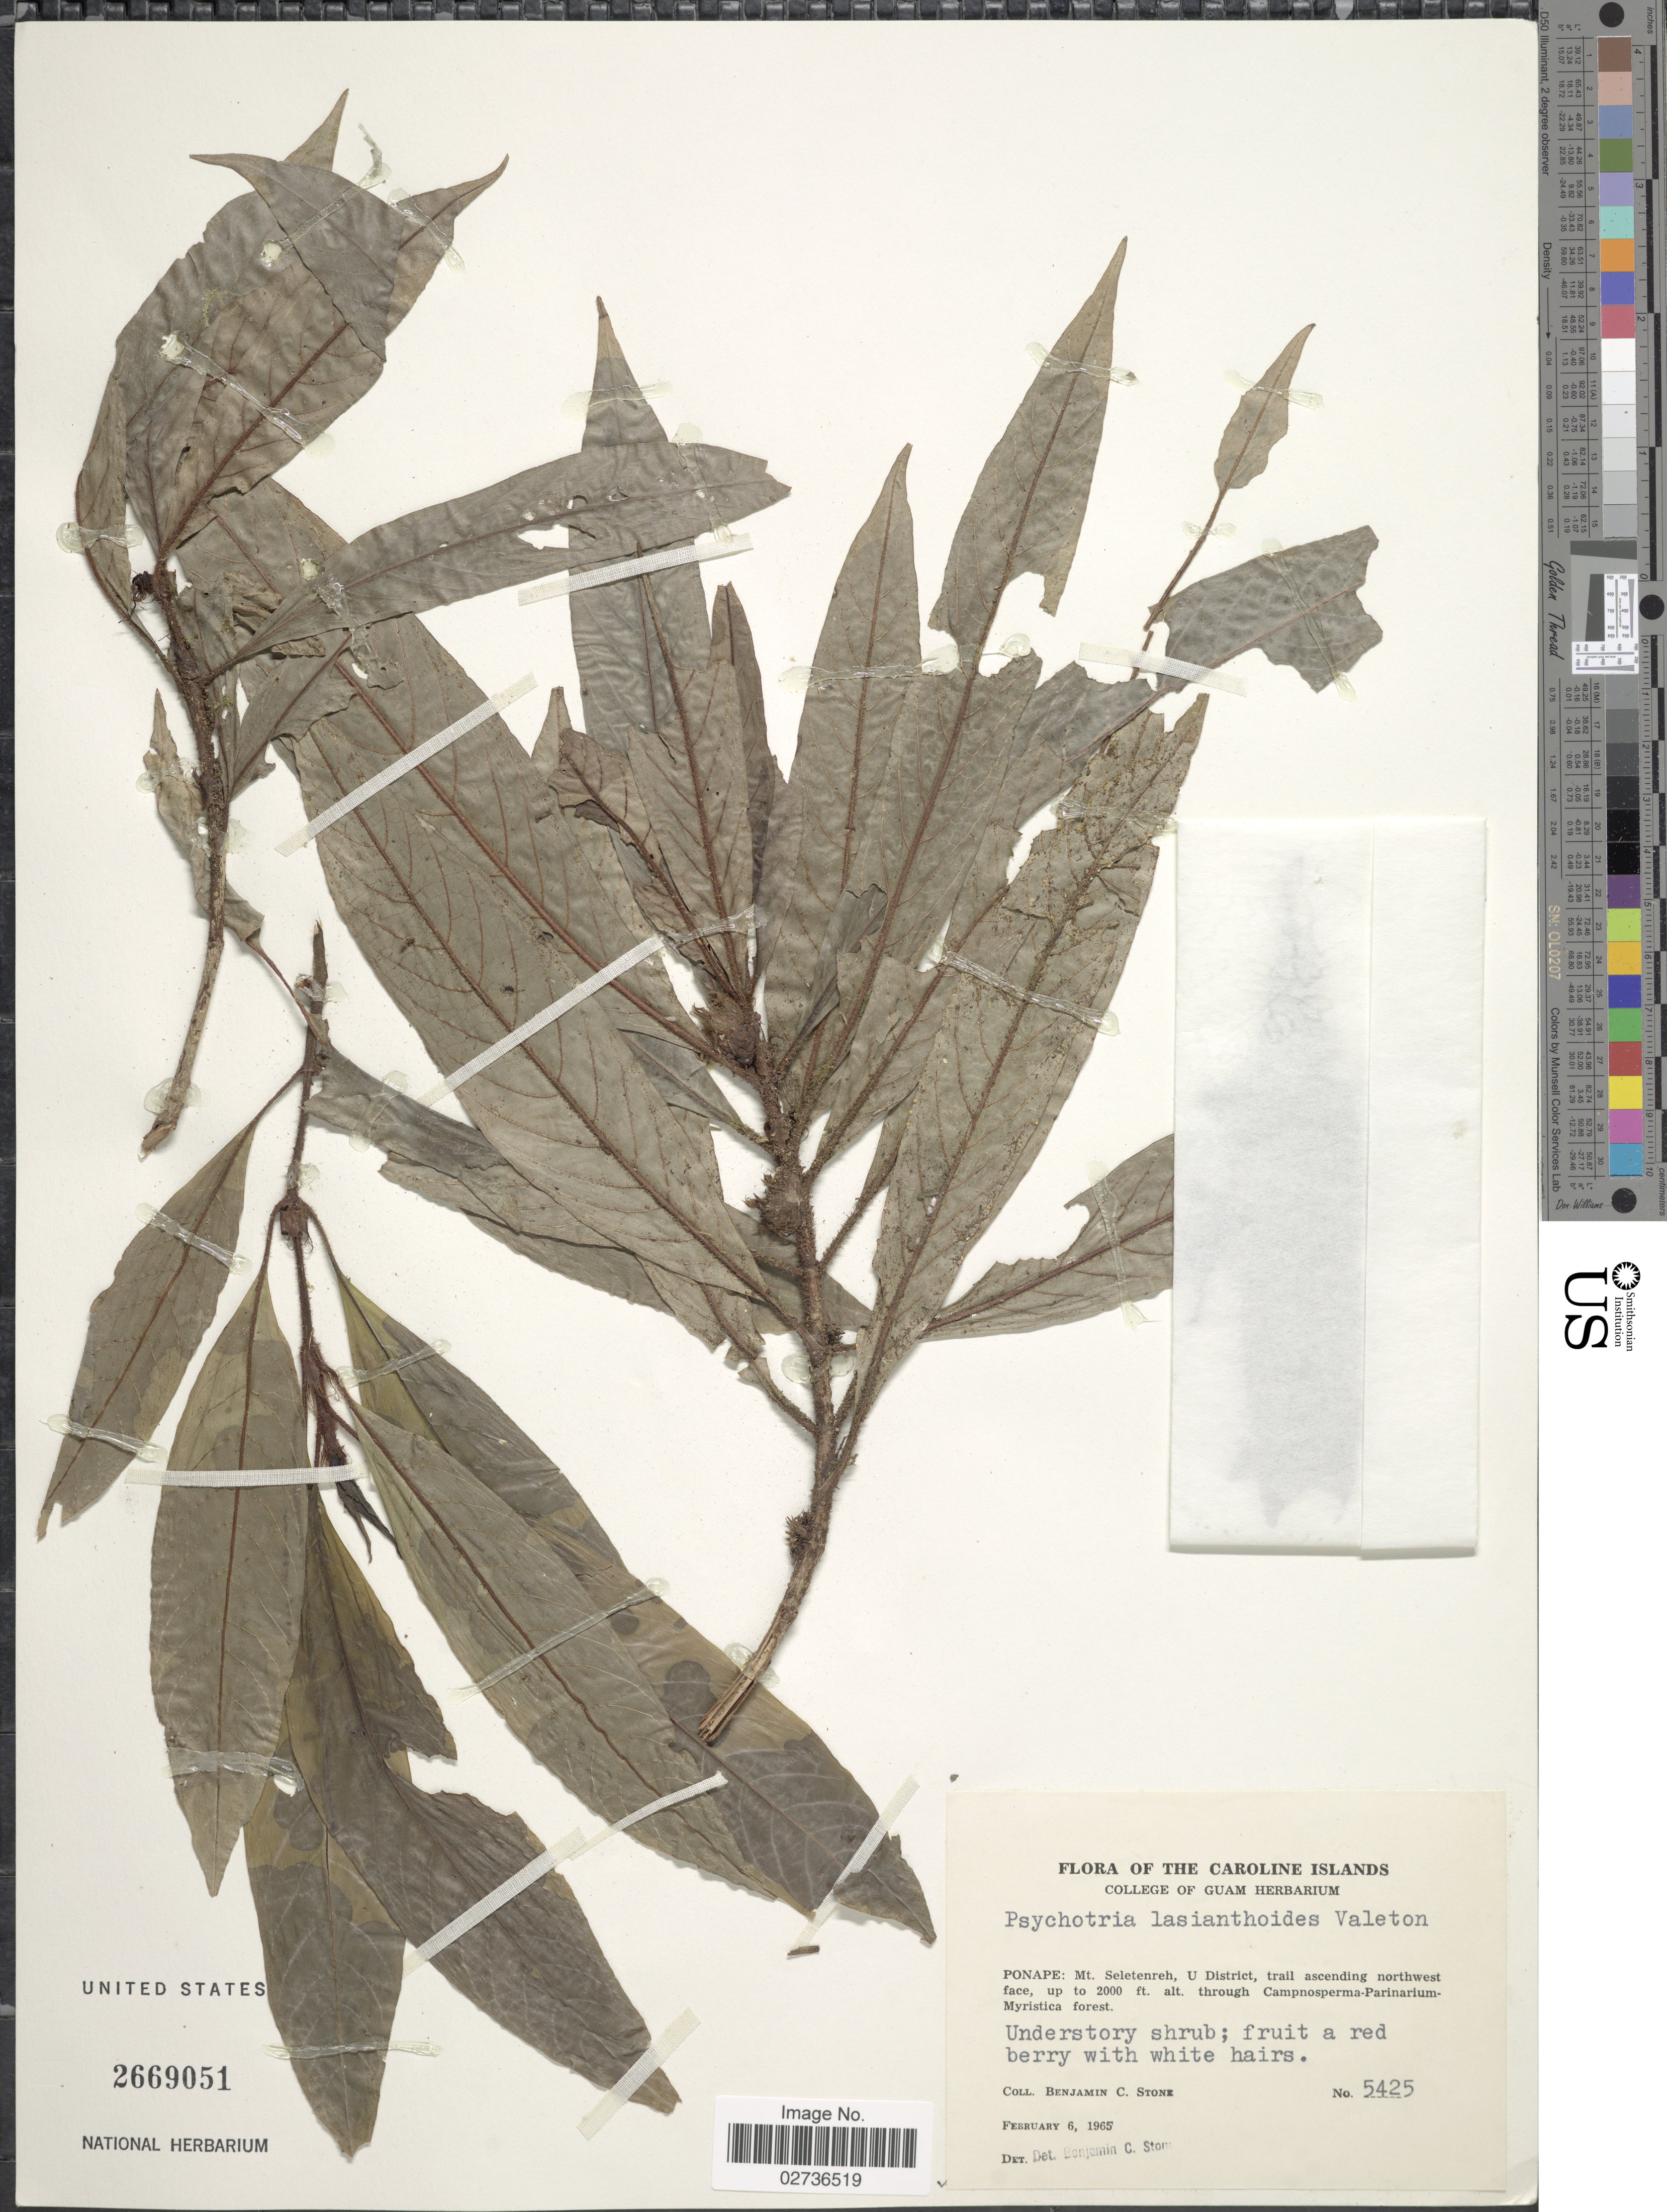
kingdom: Plantae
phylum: Tracheophyta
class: Magnoliopsida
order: Gentianales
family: Rubiaceae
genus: Psychotria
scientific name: Psychotria lasianthoides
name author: Valeton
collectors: B. C. Stone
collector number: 5425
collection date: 1965-02-06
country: Micronesia, Federated States of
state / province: Pohnpei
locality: The Caroline Islands, Ponape: Mt. Seletenreh, U District, trail ascending northwest face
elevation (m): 610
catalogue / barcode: US 2669051